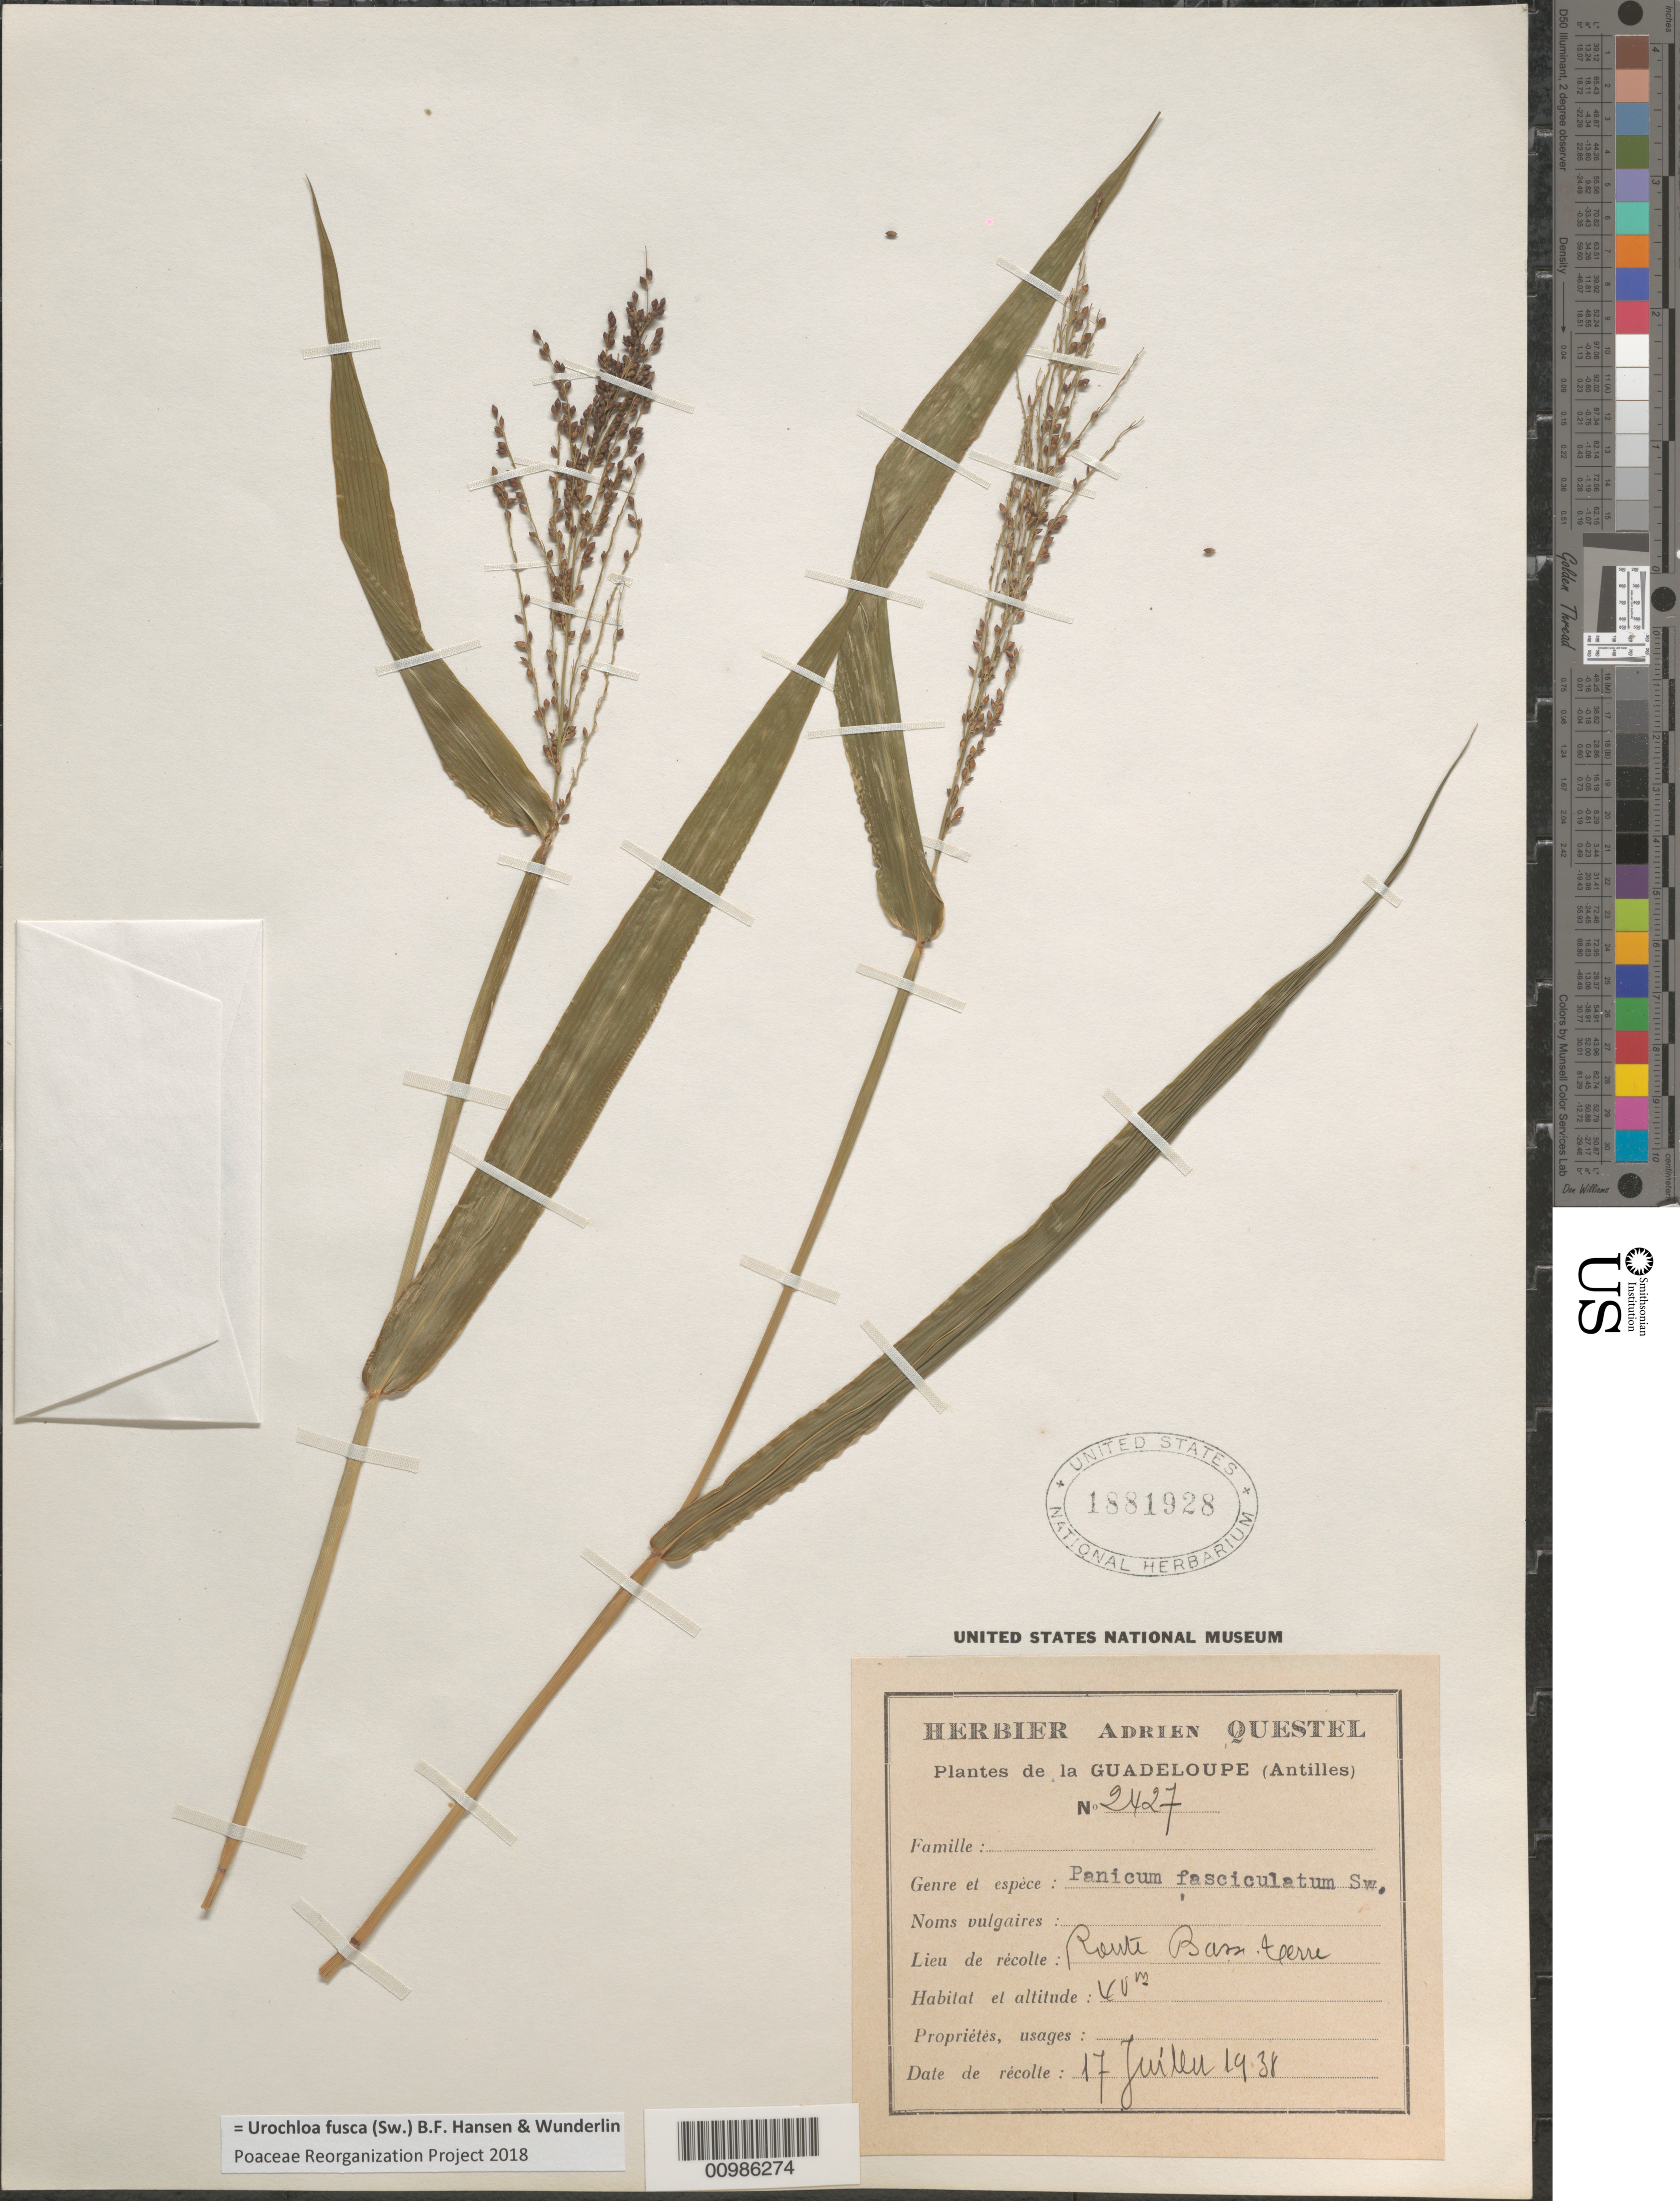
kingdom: Plantae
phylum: Tracheophyta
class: Liliopsida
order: Poales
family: Poaceae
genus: Brachiaria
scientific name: Brachiaria fasciculata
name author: (Sw.) Parodi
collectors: A. Questel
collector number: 2427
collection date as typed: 17 Jul 1938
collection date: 1938-07-17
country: Guadeloupe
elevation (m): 40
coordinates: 0 N, 0 E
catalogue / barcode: US 1881928